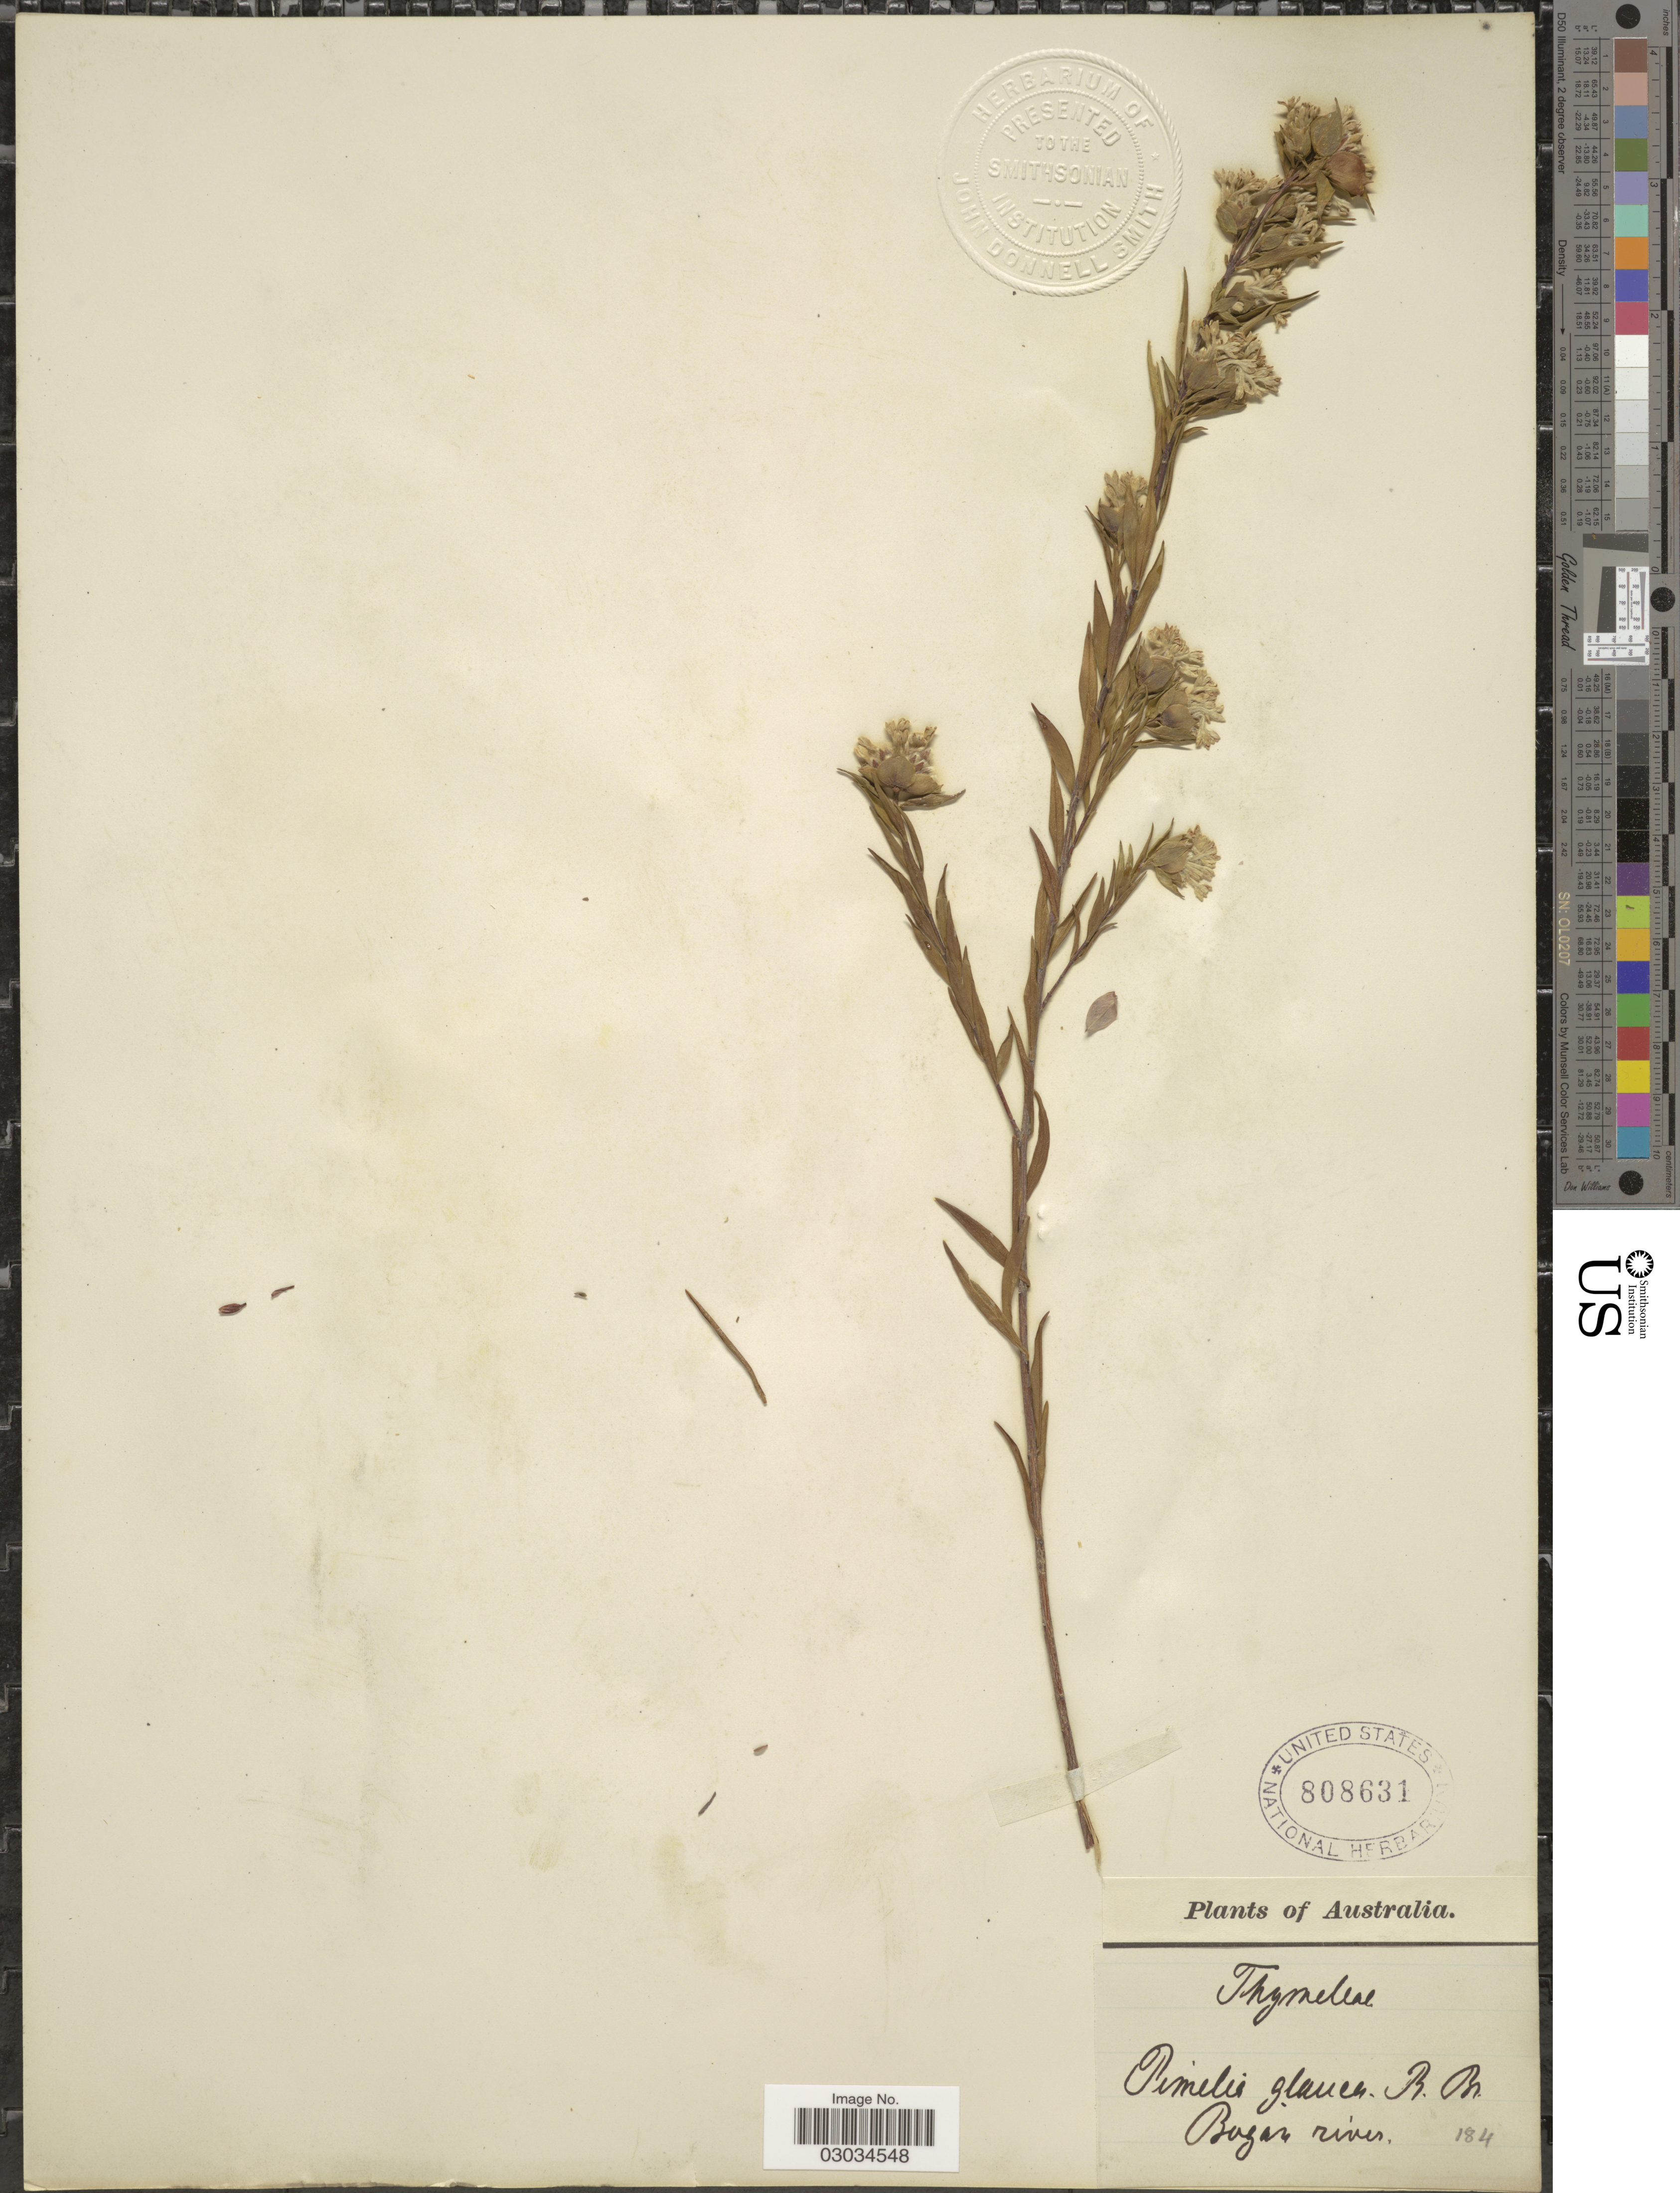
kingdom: Plantae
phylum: Tracheophyta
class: Magnoliopsida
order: Malvales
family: Thymelaeaceae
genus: Pimelea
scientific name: Pimelea glauca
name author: R. Br.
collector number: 184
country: Australia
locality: Bogan river.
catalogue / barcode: US 808631